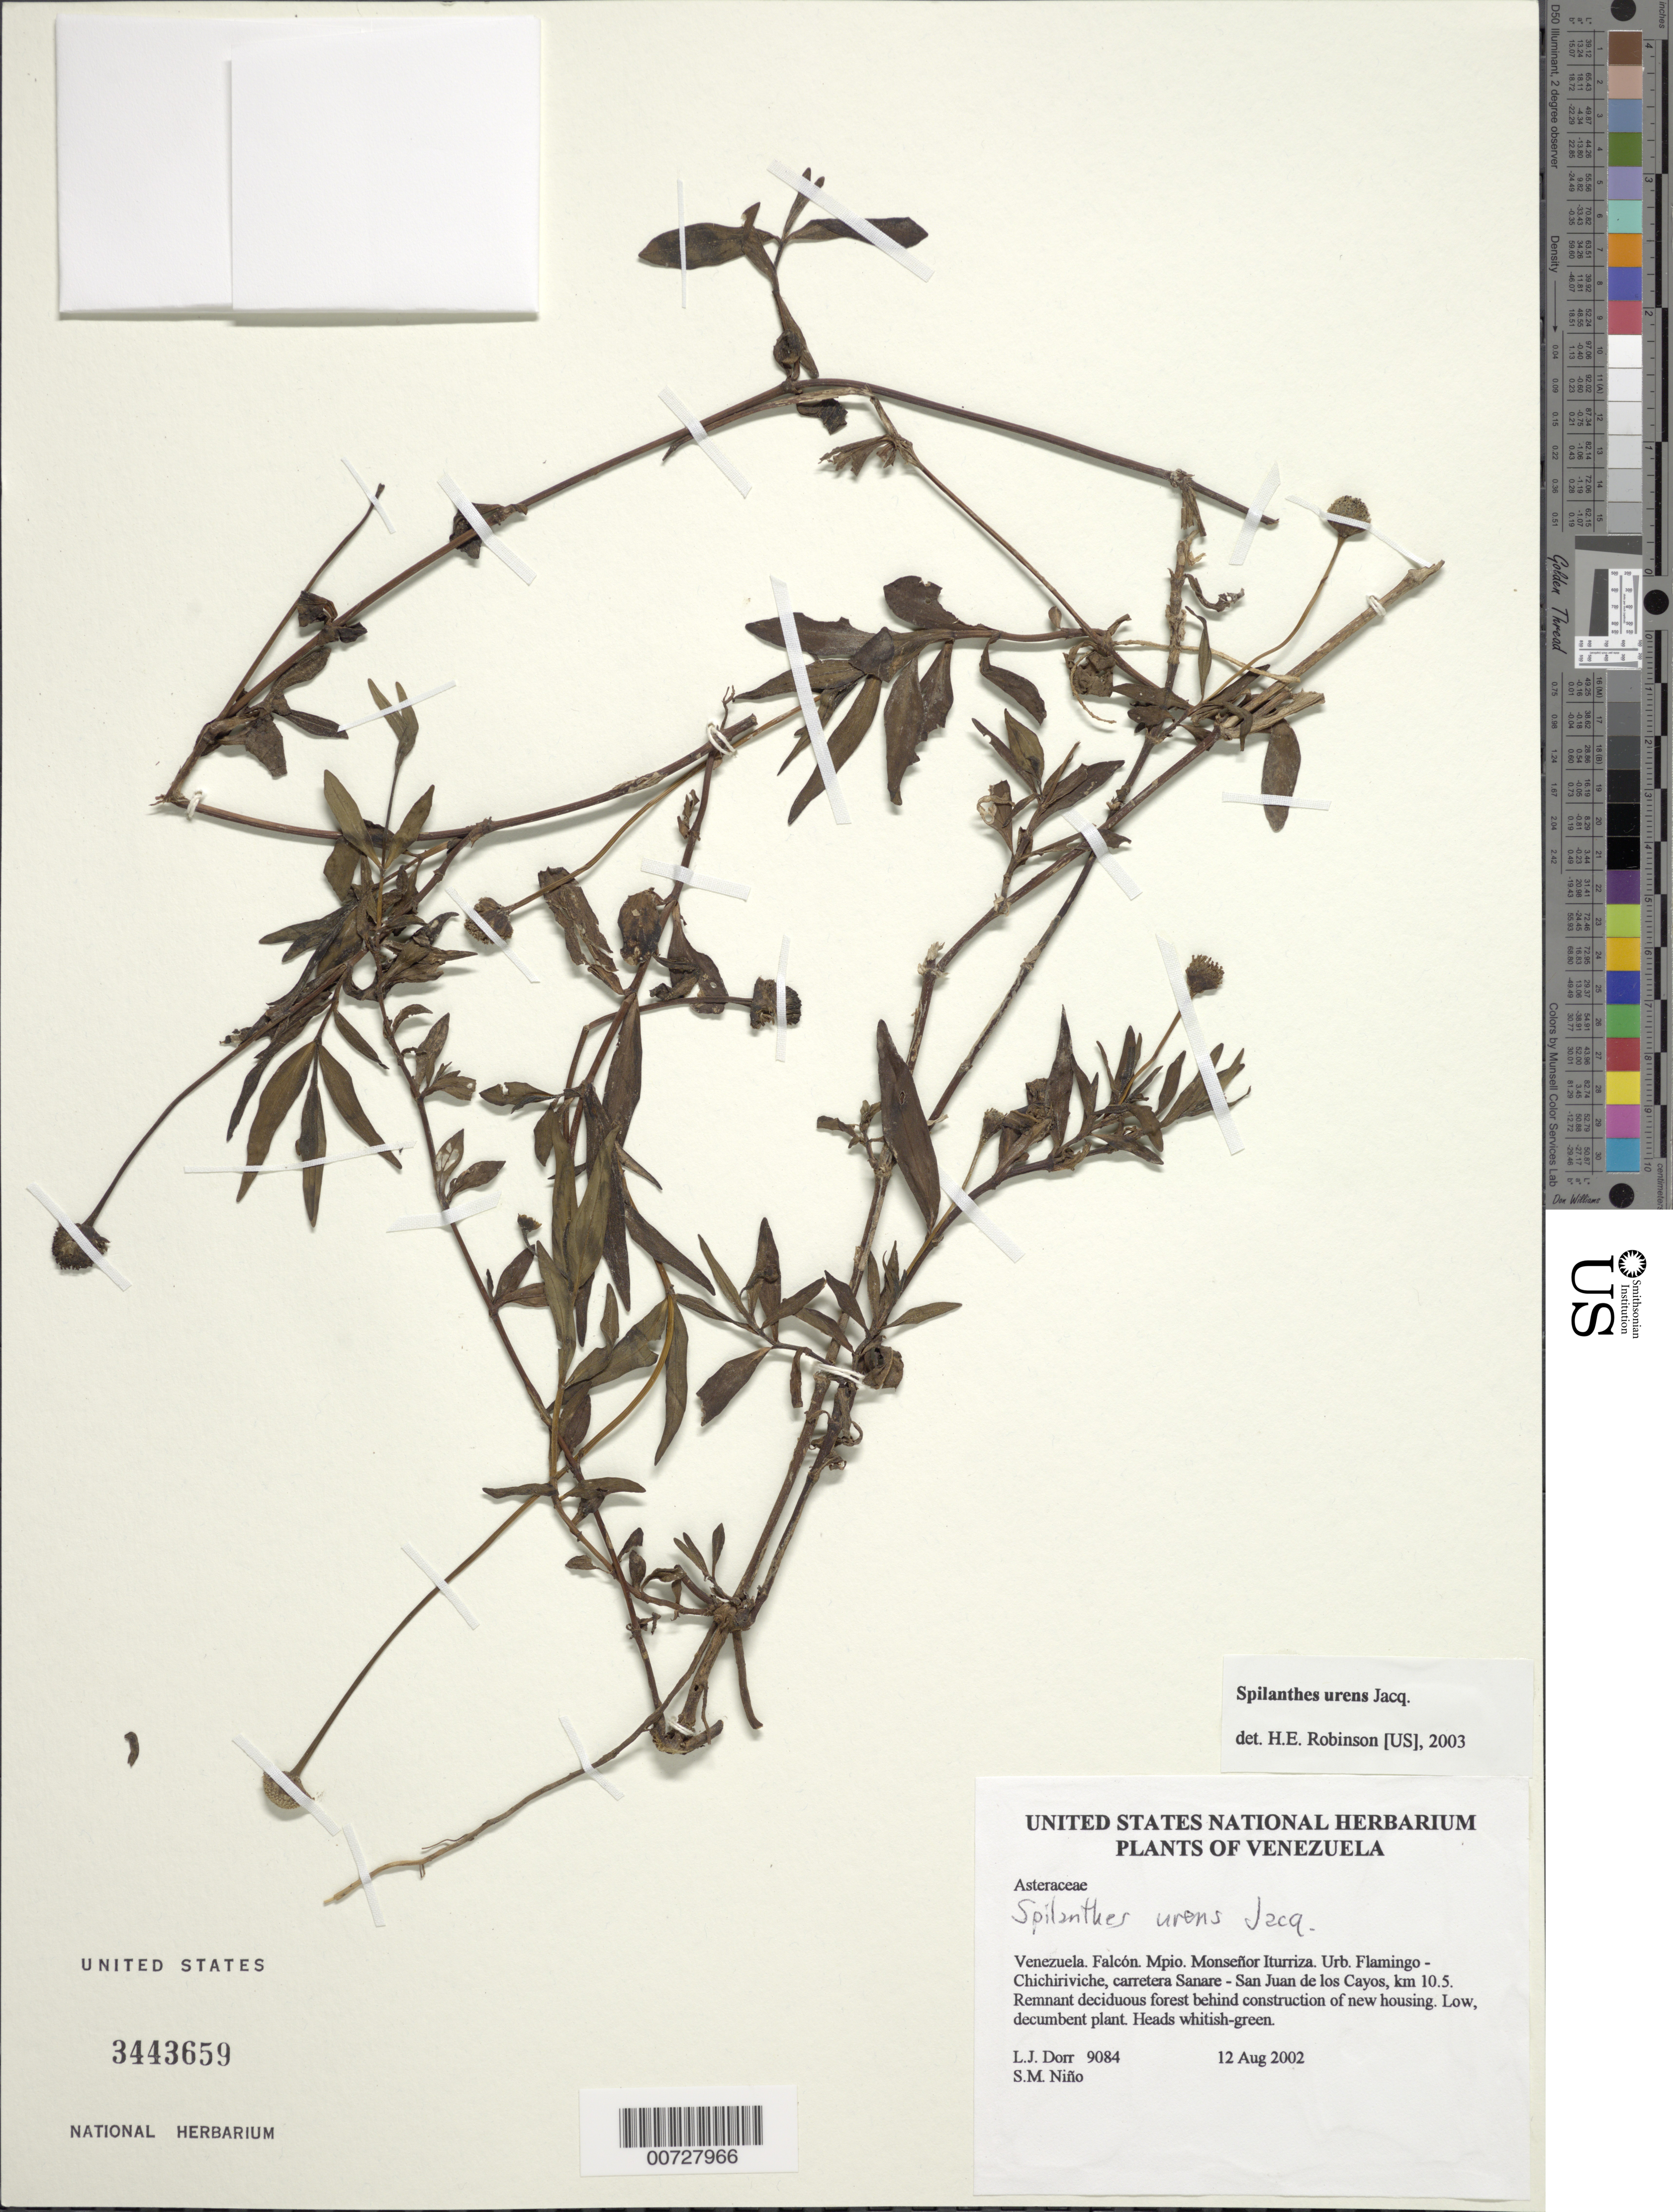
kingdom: Plantae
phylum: Tracheophyta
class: Magnoliopsida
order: Asterales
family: Asteraceae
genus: Spilanthes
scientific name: Spilanthes urens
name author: Jacq.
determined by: Robinson, Harold E., (US)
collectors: L. J. Dorr & S. M. Niño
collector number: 9084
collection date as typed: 12 Aug 2002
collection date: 2002-08-12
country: Venezuela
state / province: Falcón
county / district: Monseñor Iturriza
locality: Urb. Flamingo-Chichiriviche, carretera Sanare-San Juan de los Cayos, km 10.5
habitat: Remnant deciduous forest behind construction of new housing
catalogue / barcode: US 344659